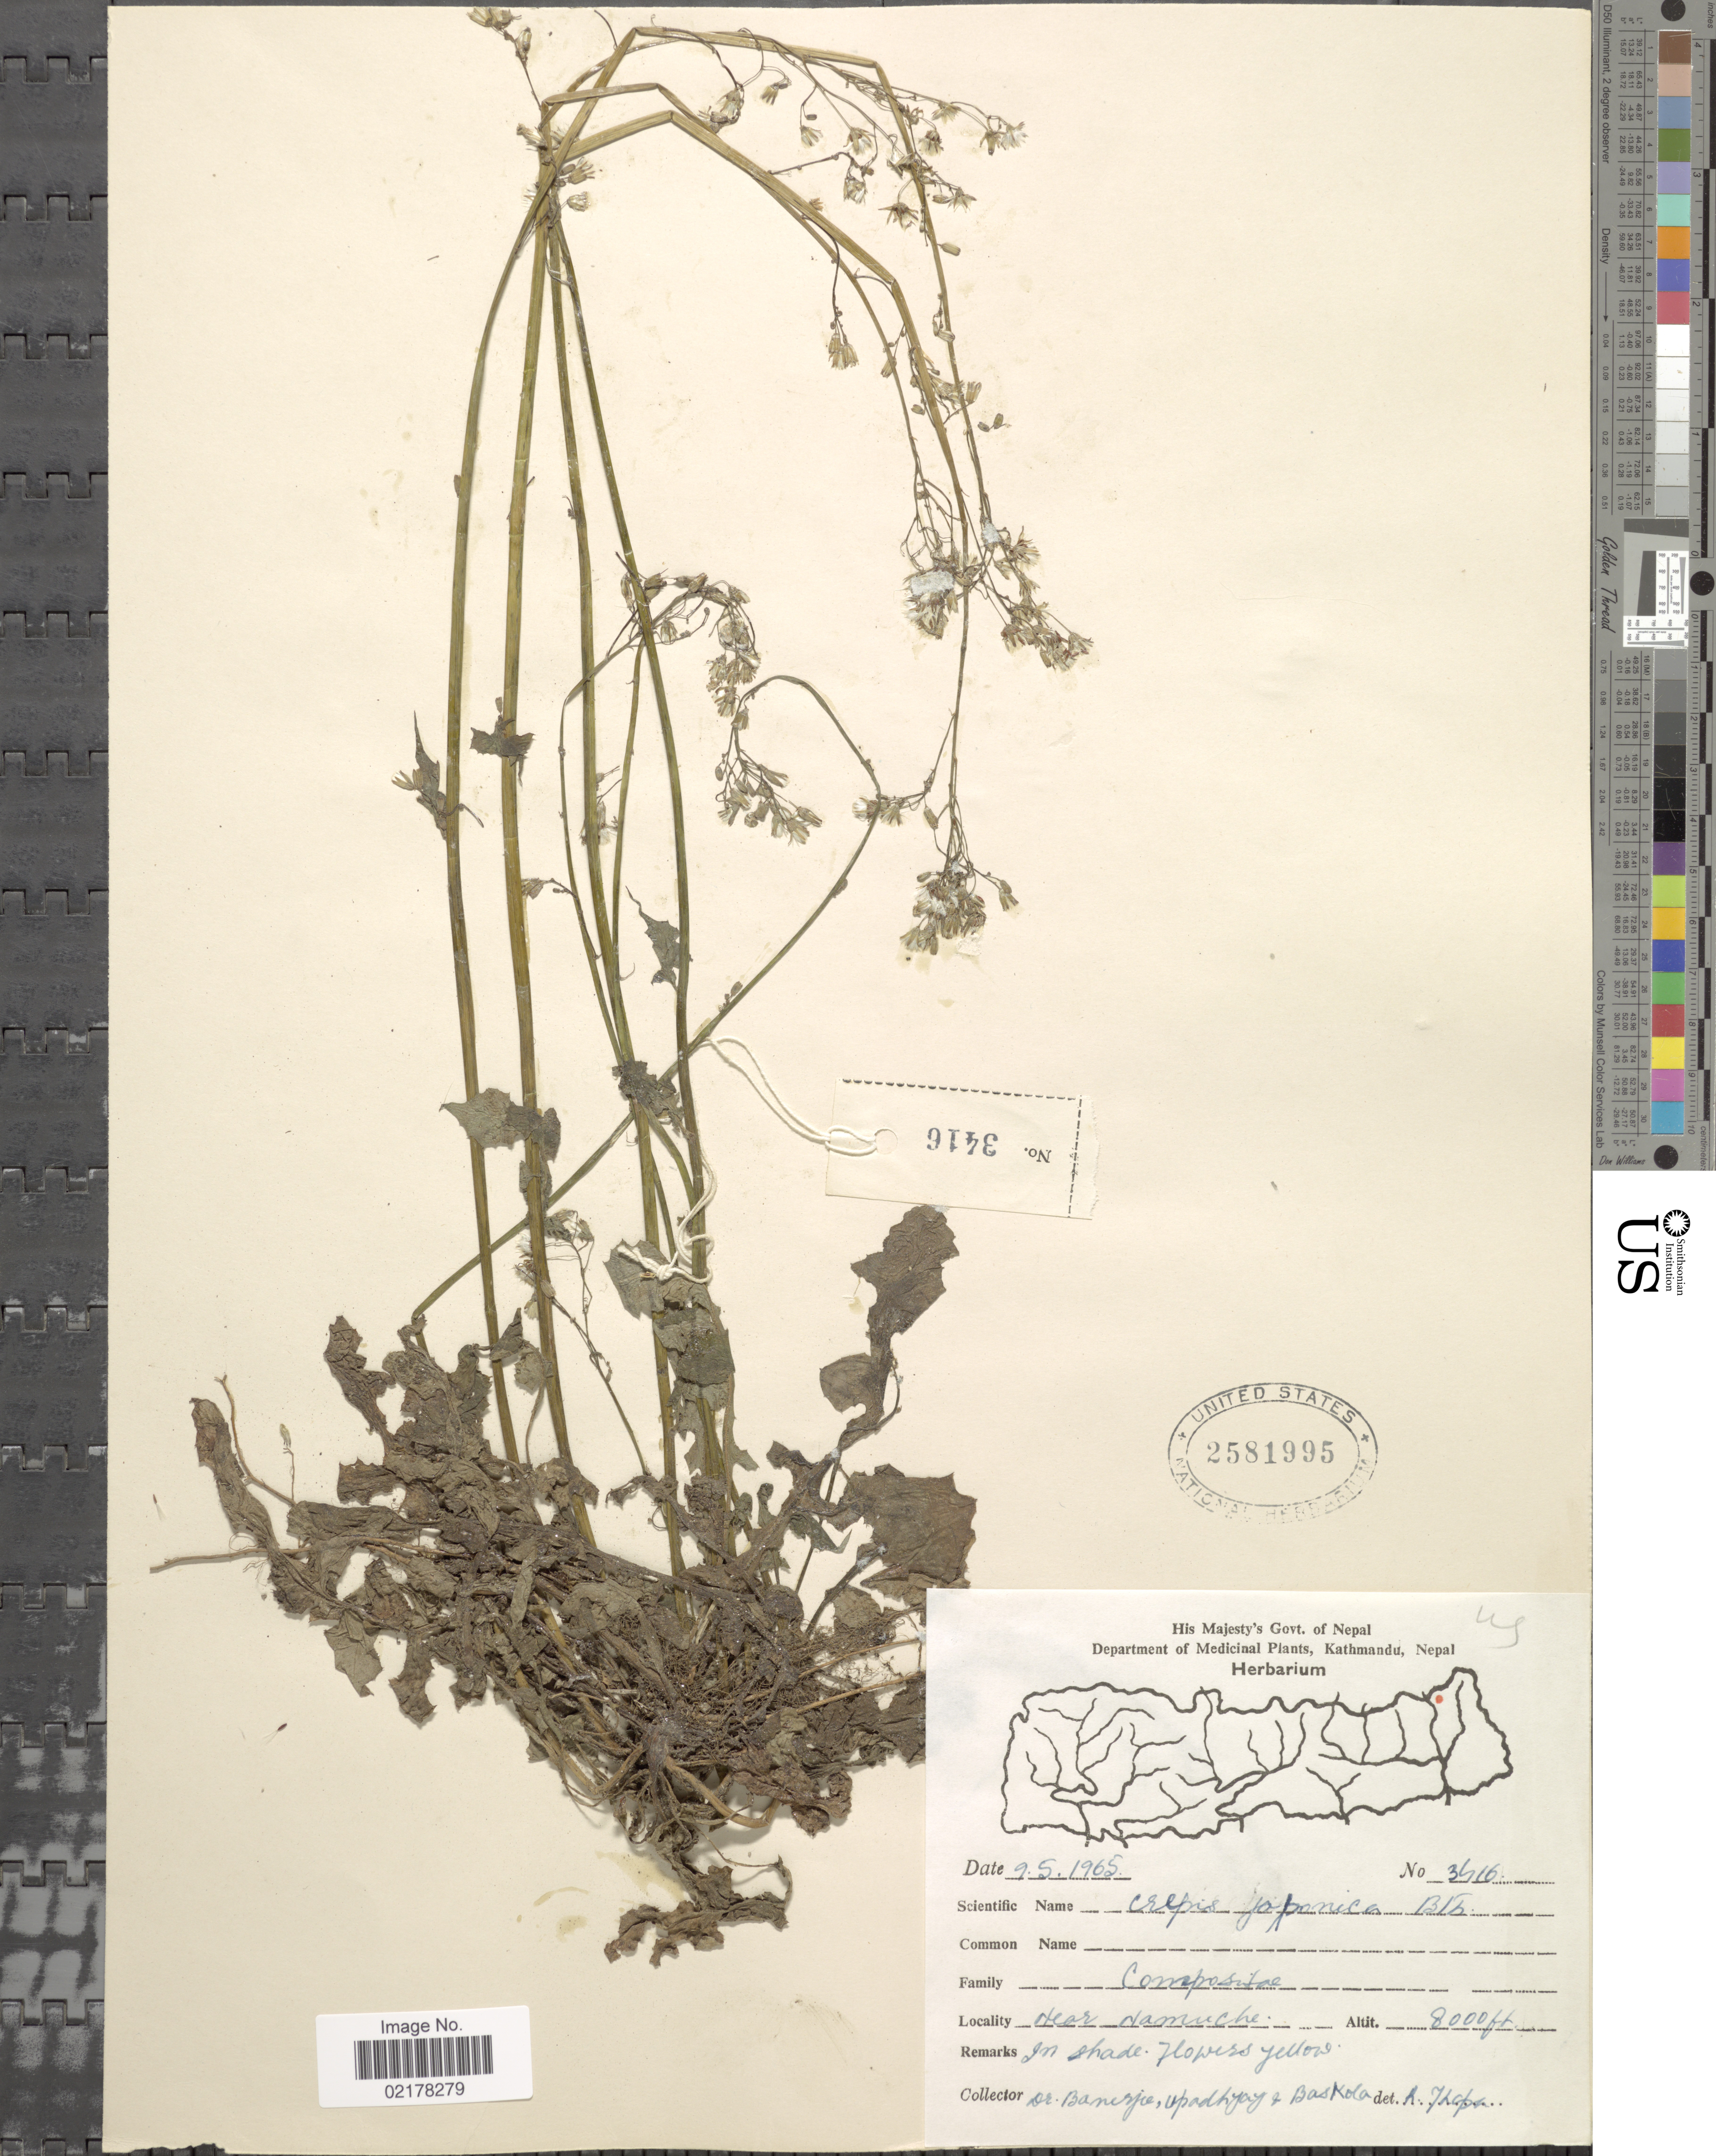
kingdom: Plantae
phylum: Tracheophyta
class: Magnoliopsida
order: Asterales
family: Asteraceae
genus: Youngia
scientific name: Youngia japonica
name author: (L.) DC.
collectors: -. Banerjee, Upadhyay, -- & Baskola, --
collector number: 3416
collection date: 1965-05-09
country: Nepal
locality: Kathmandu, near Namuche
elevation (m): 2438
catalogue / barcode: US 2581995